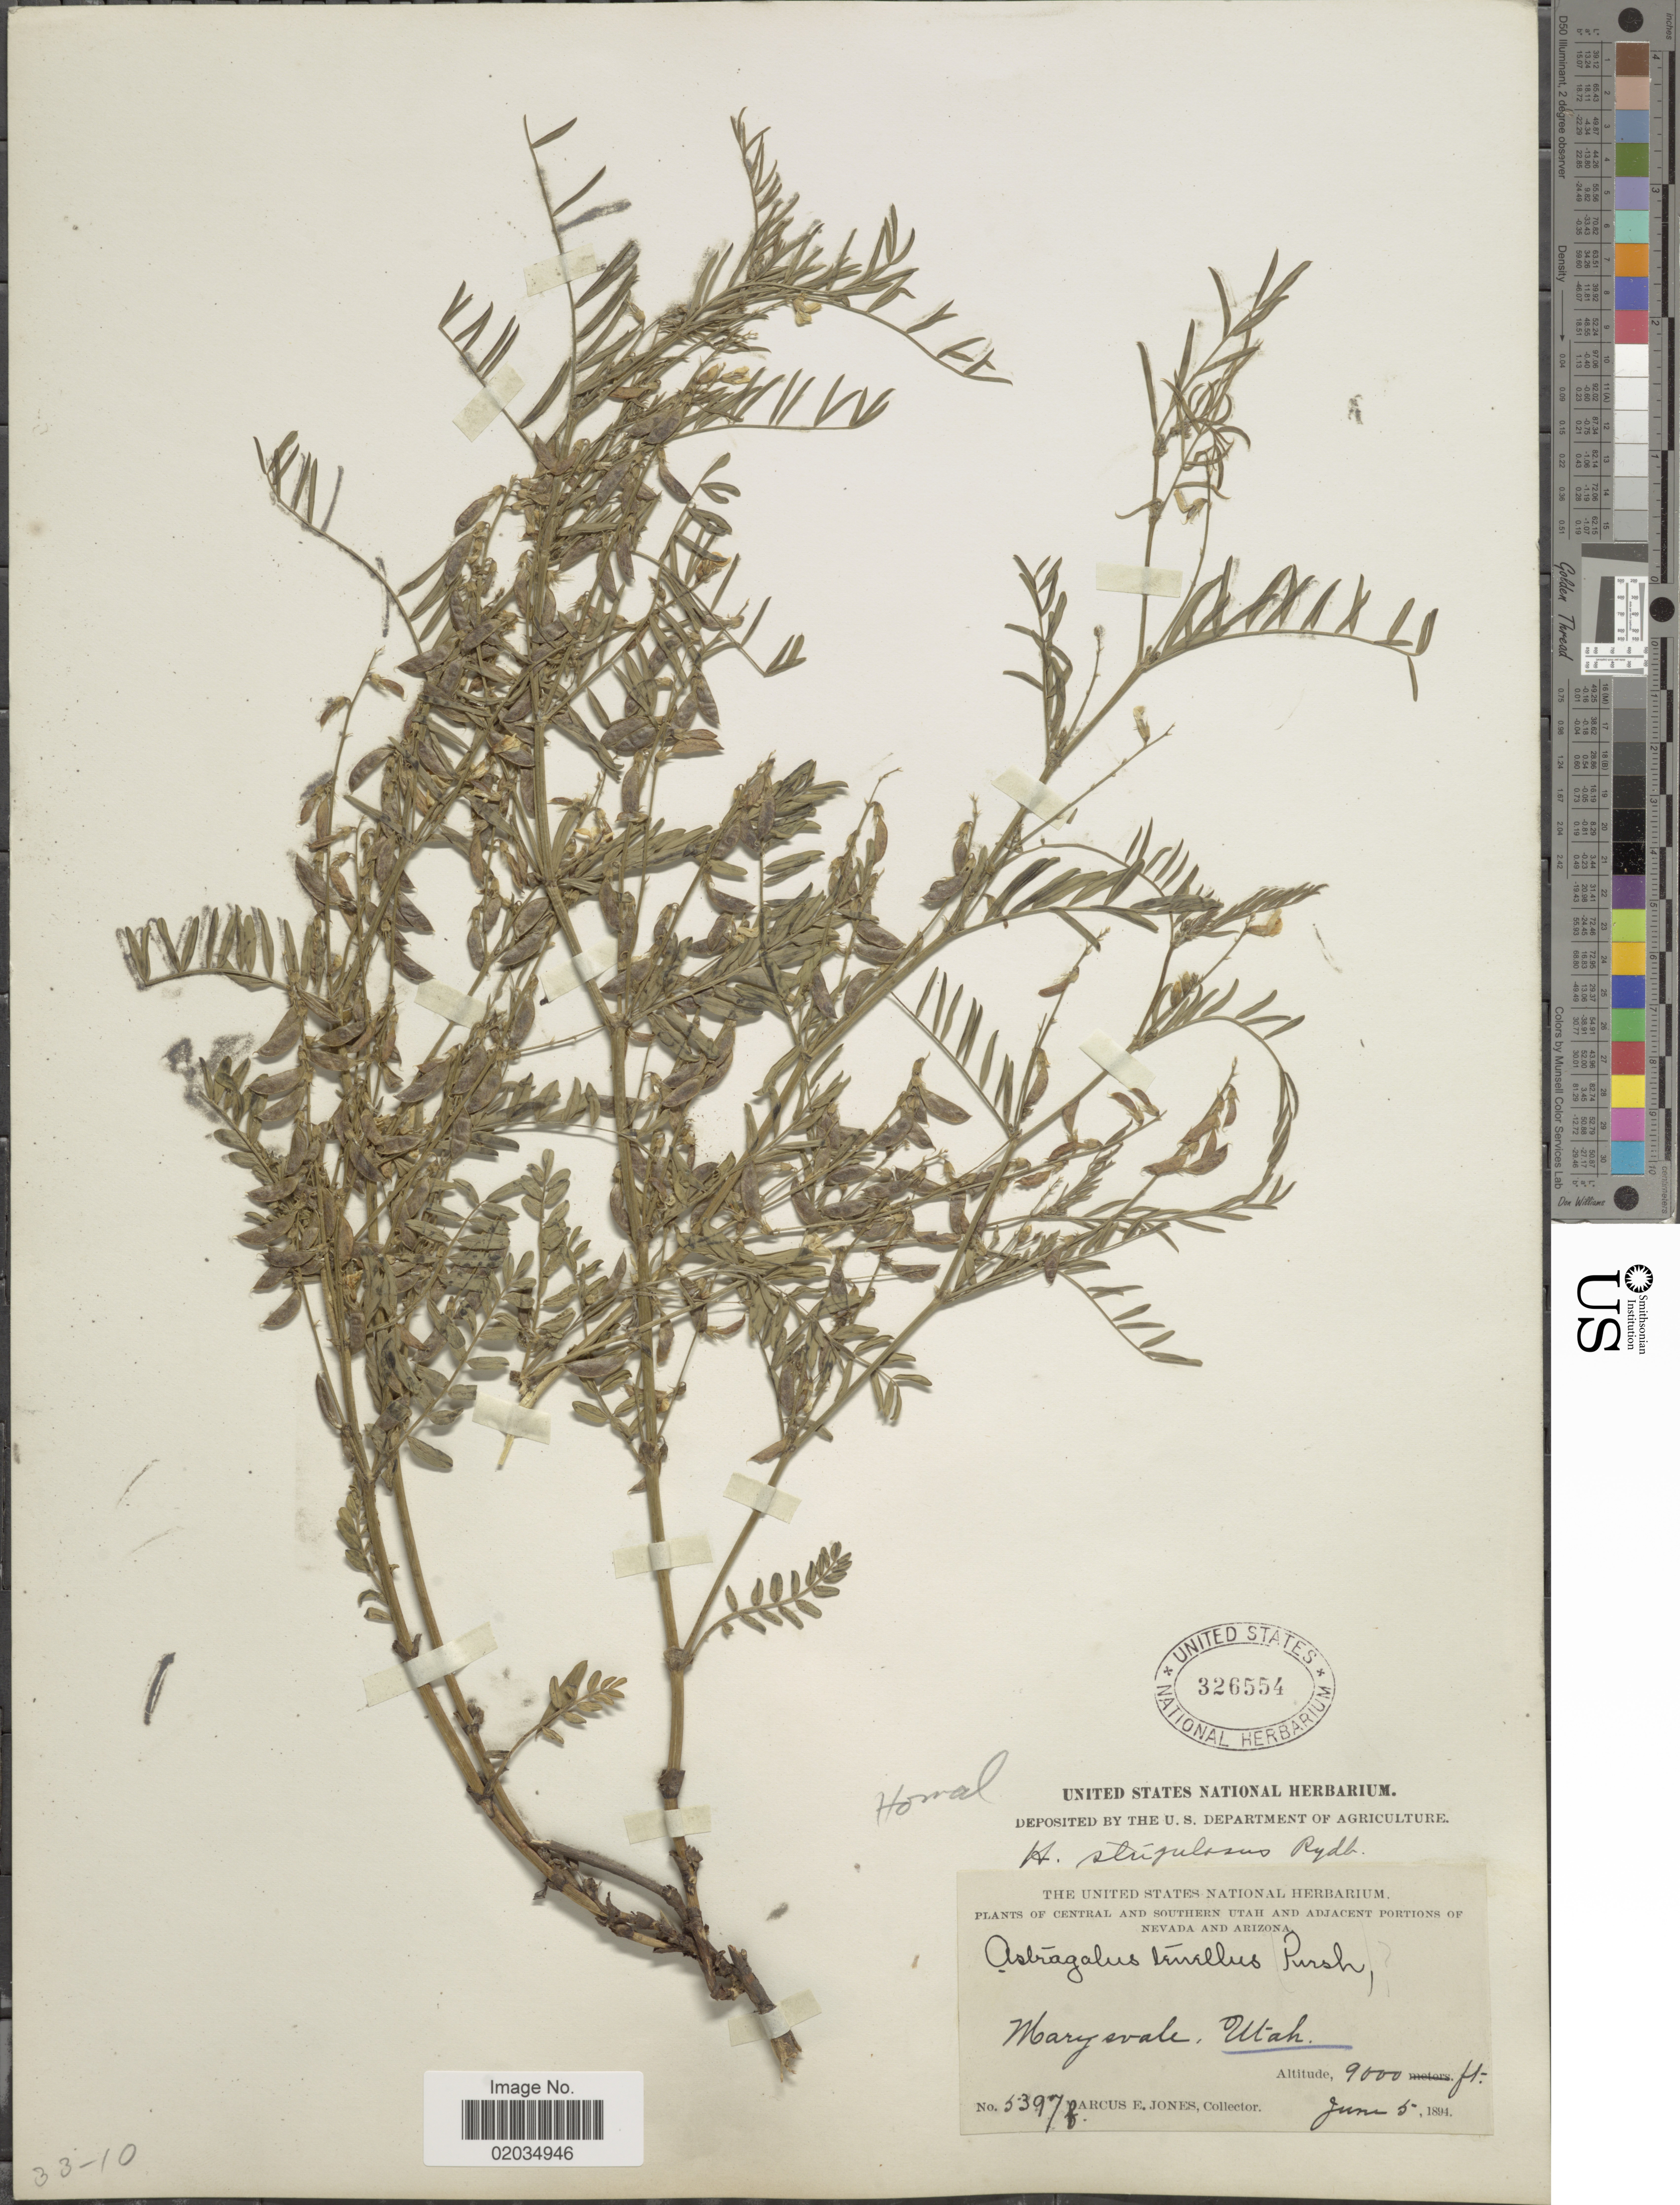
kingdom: Plantae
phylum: Tracheophyta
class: Magnoliopsida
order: Fabales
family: Fabaceae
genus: Astragalus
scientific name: Astragalus strigulosus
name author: Kunth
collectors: M. E. Jones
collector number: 5397f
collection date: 1894-06-05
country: United States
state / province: Utah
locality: Central and southern Utah and adjacent portions of Nevada and Arizona, Marysvale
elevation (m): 2743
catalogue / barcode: US 326554